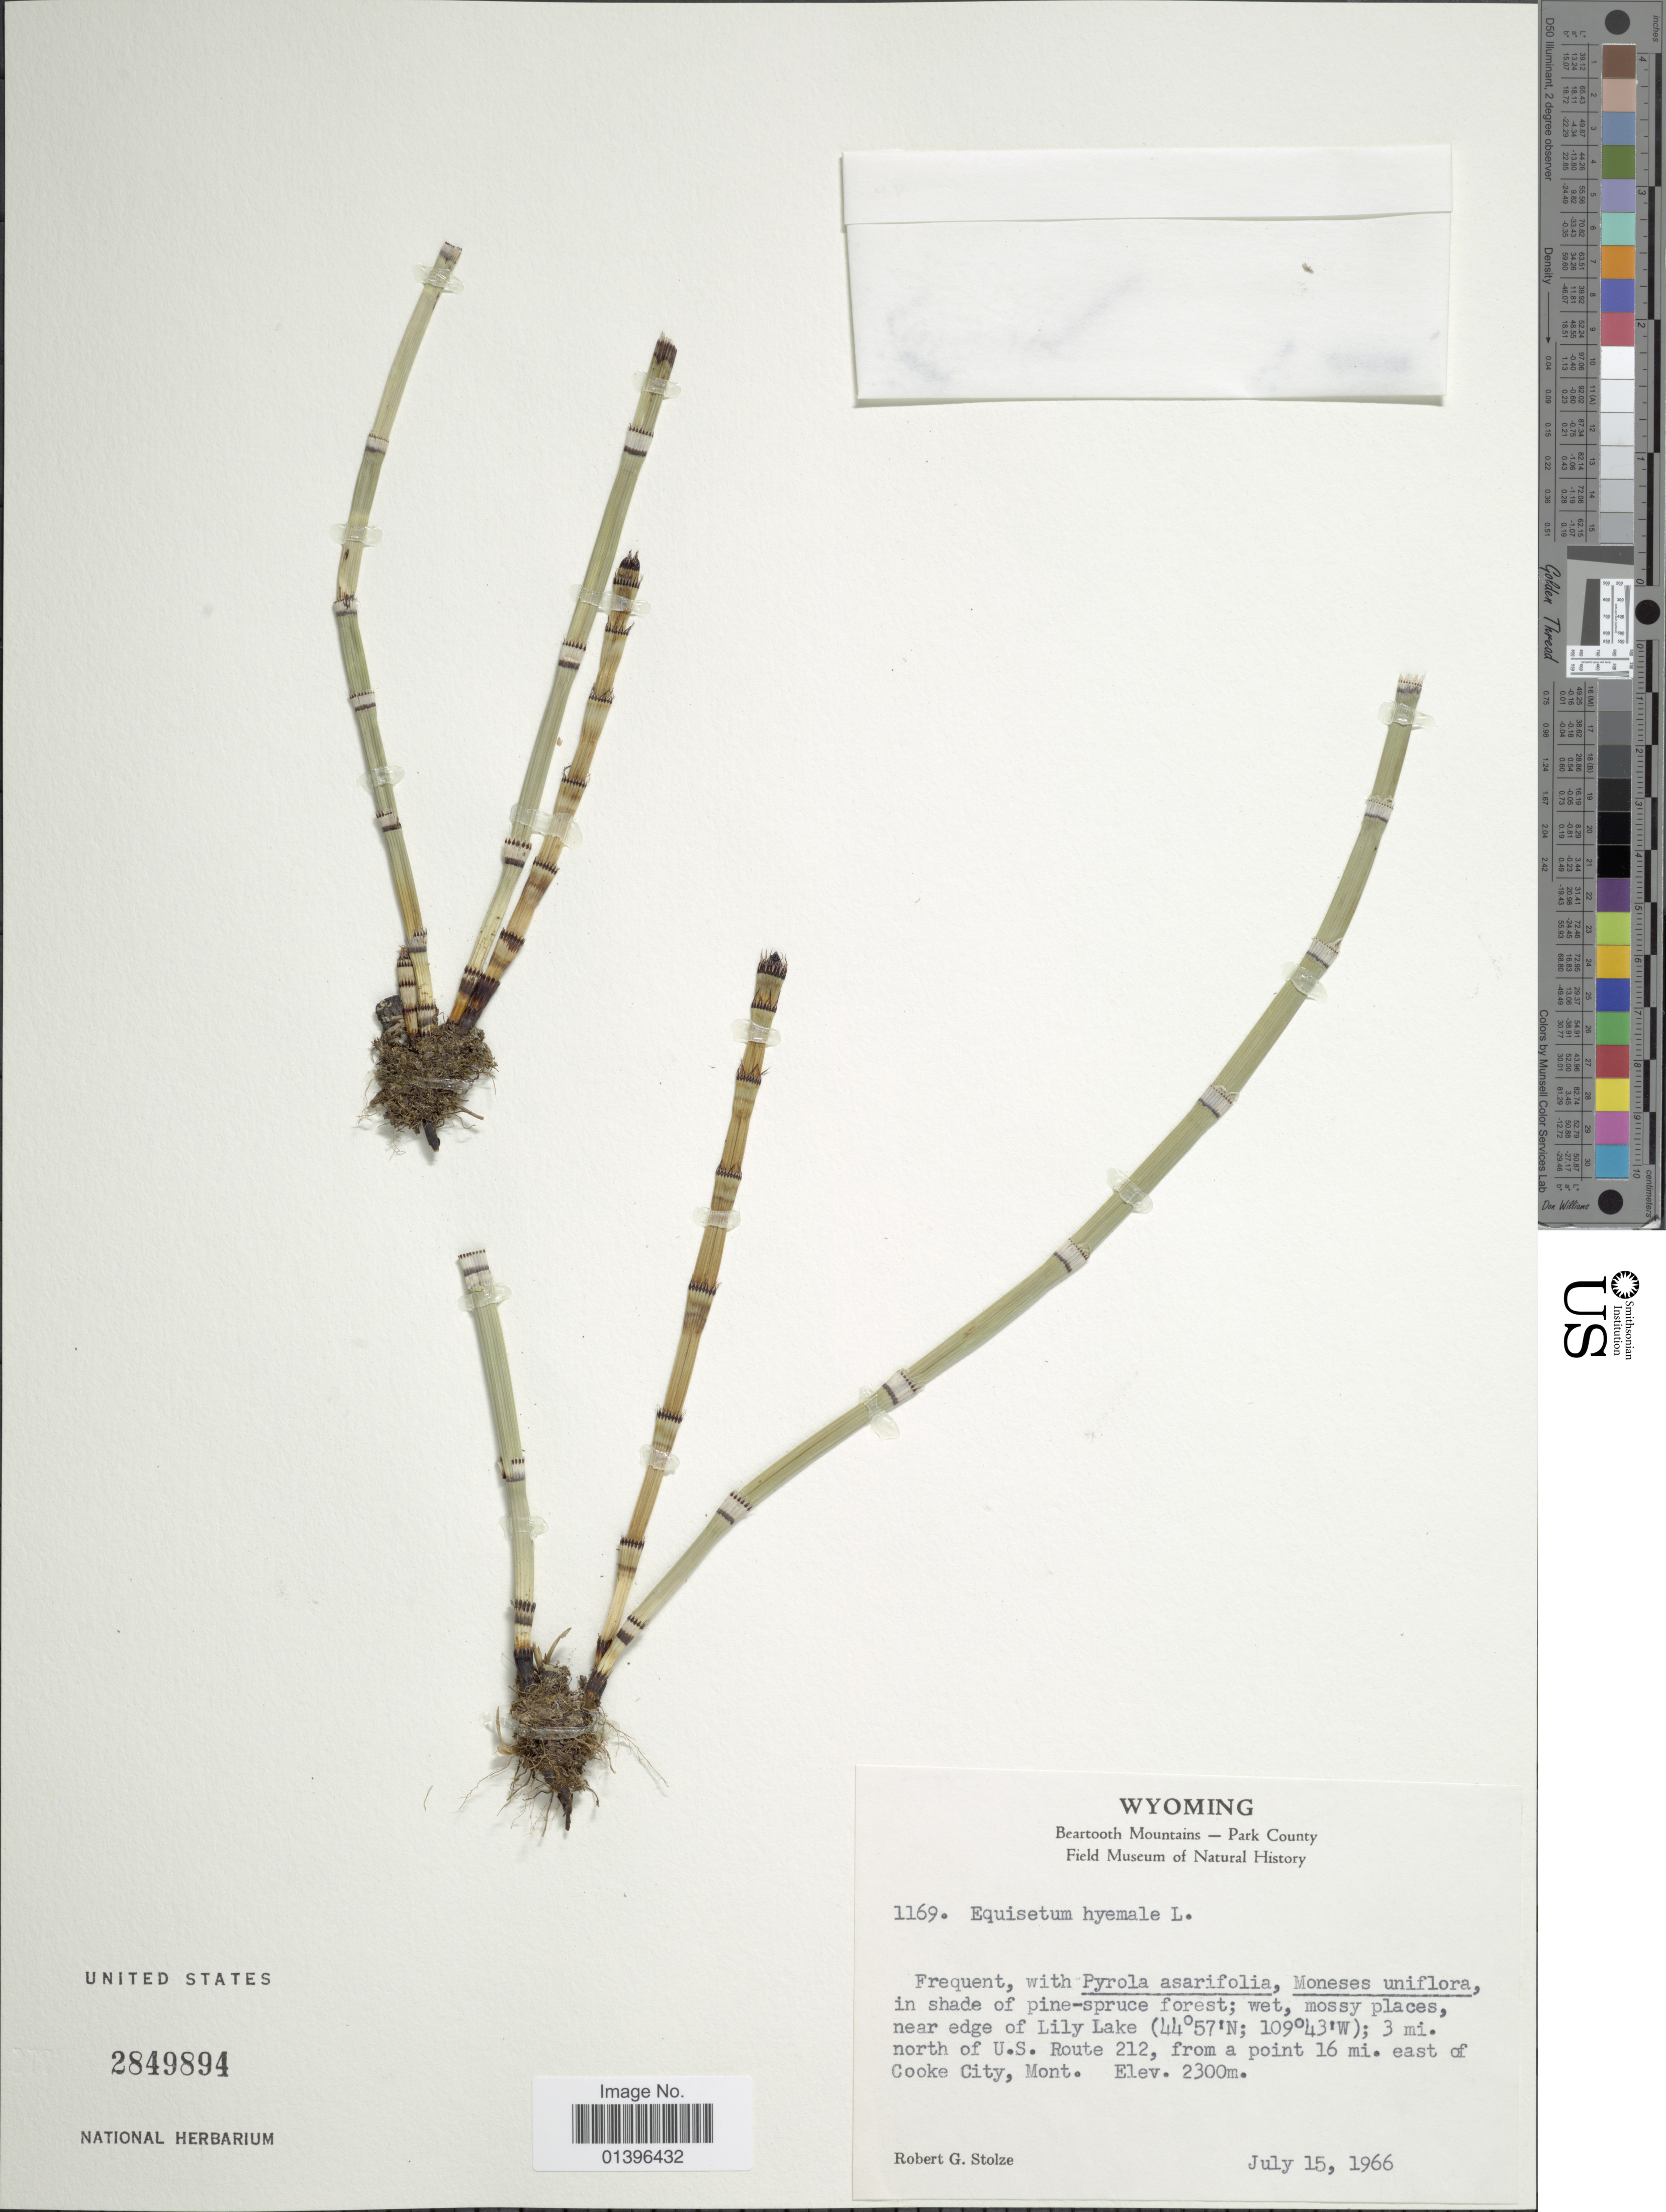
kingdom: Plantae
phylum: Tracheophyta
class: Polypodiopsida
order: Equisetales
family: Equisetaceae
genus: Equisetum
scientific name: Equisetum hyemale var. affine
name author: (Engelm.) A.A. Eaton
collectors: R. G. Stolze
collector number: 1169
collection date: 1966-07-15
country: United States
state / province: Wyoming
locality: Beartooth Mountains - Park County. Near edge of Lily lake, 3 mi. north of U.S. Route 212, from a point 16 mi. east of Cooke City, Mont.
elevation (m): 2300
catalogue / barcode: US 2849894